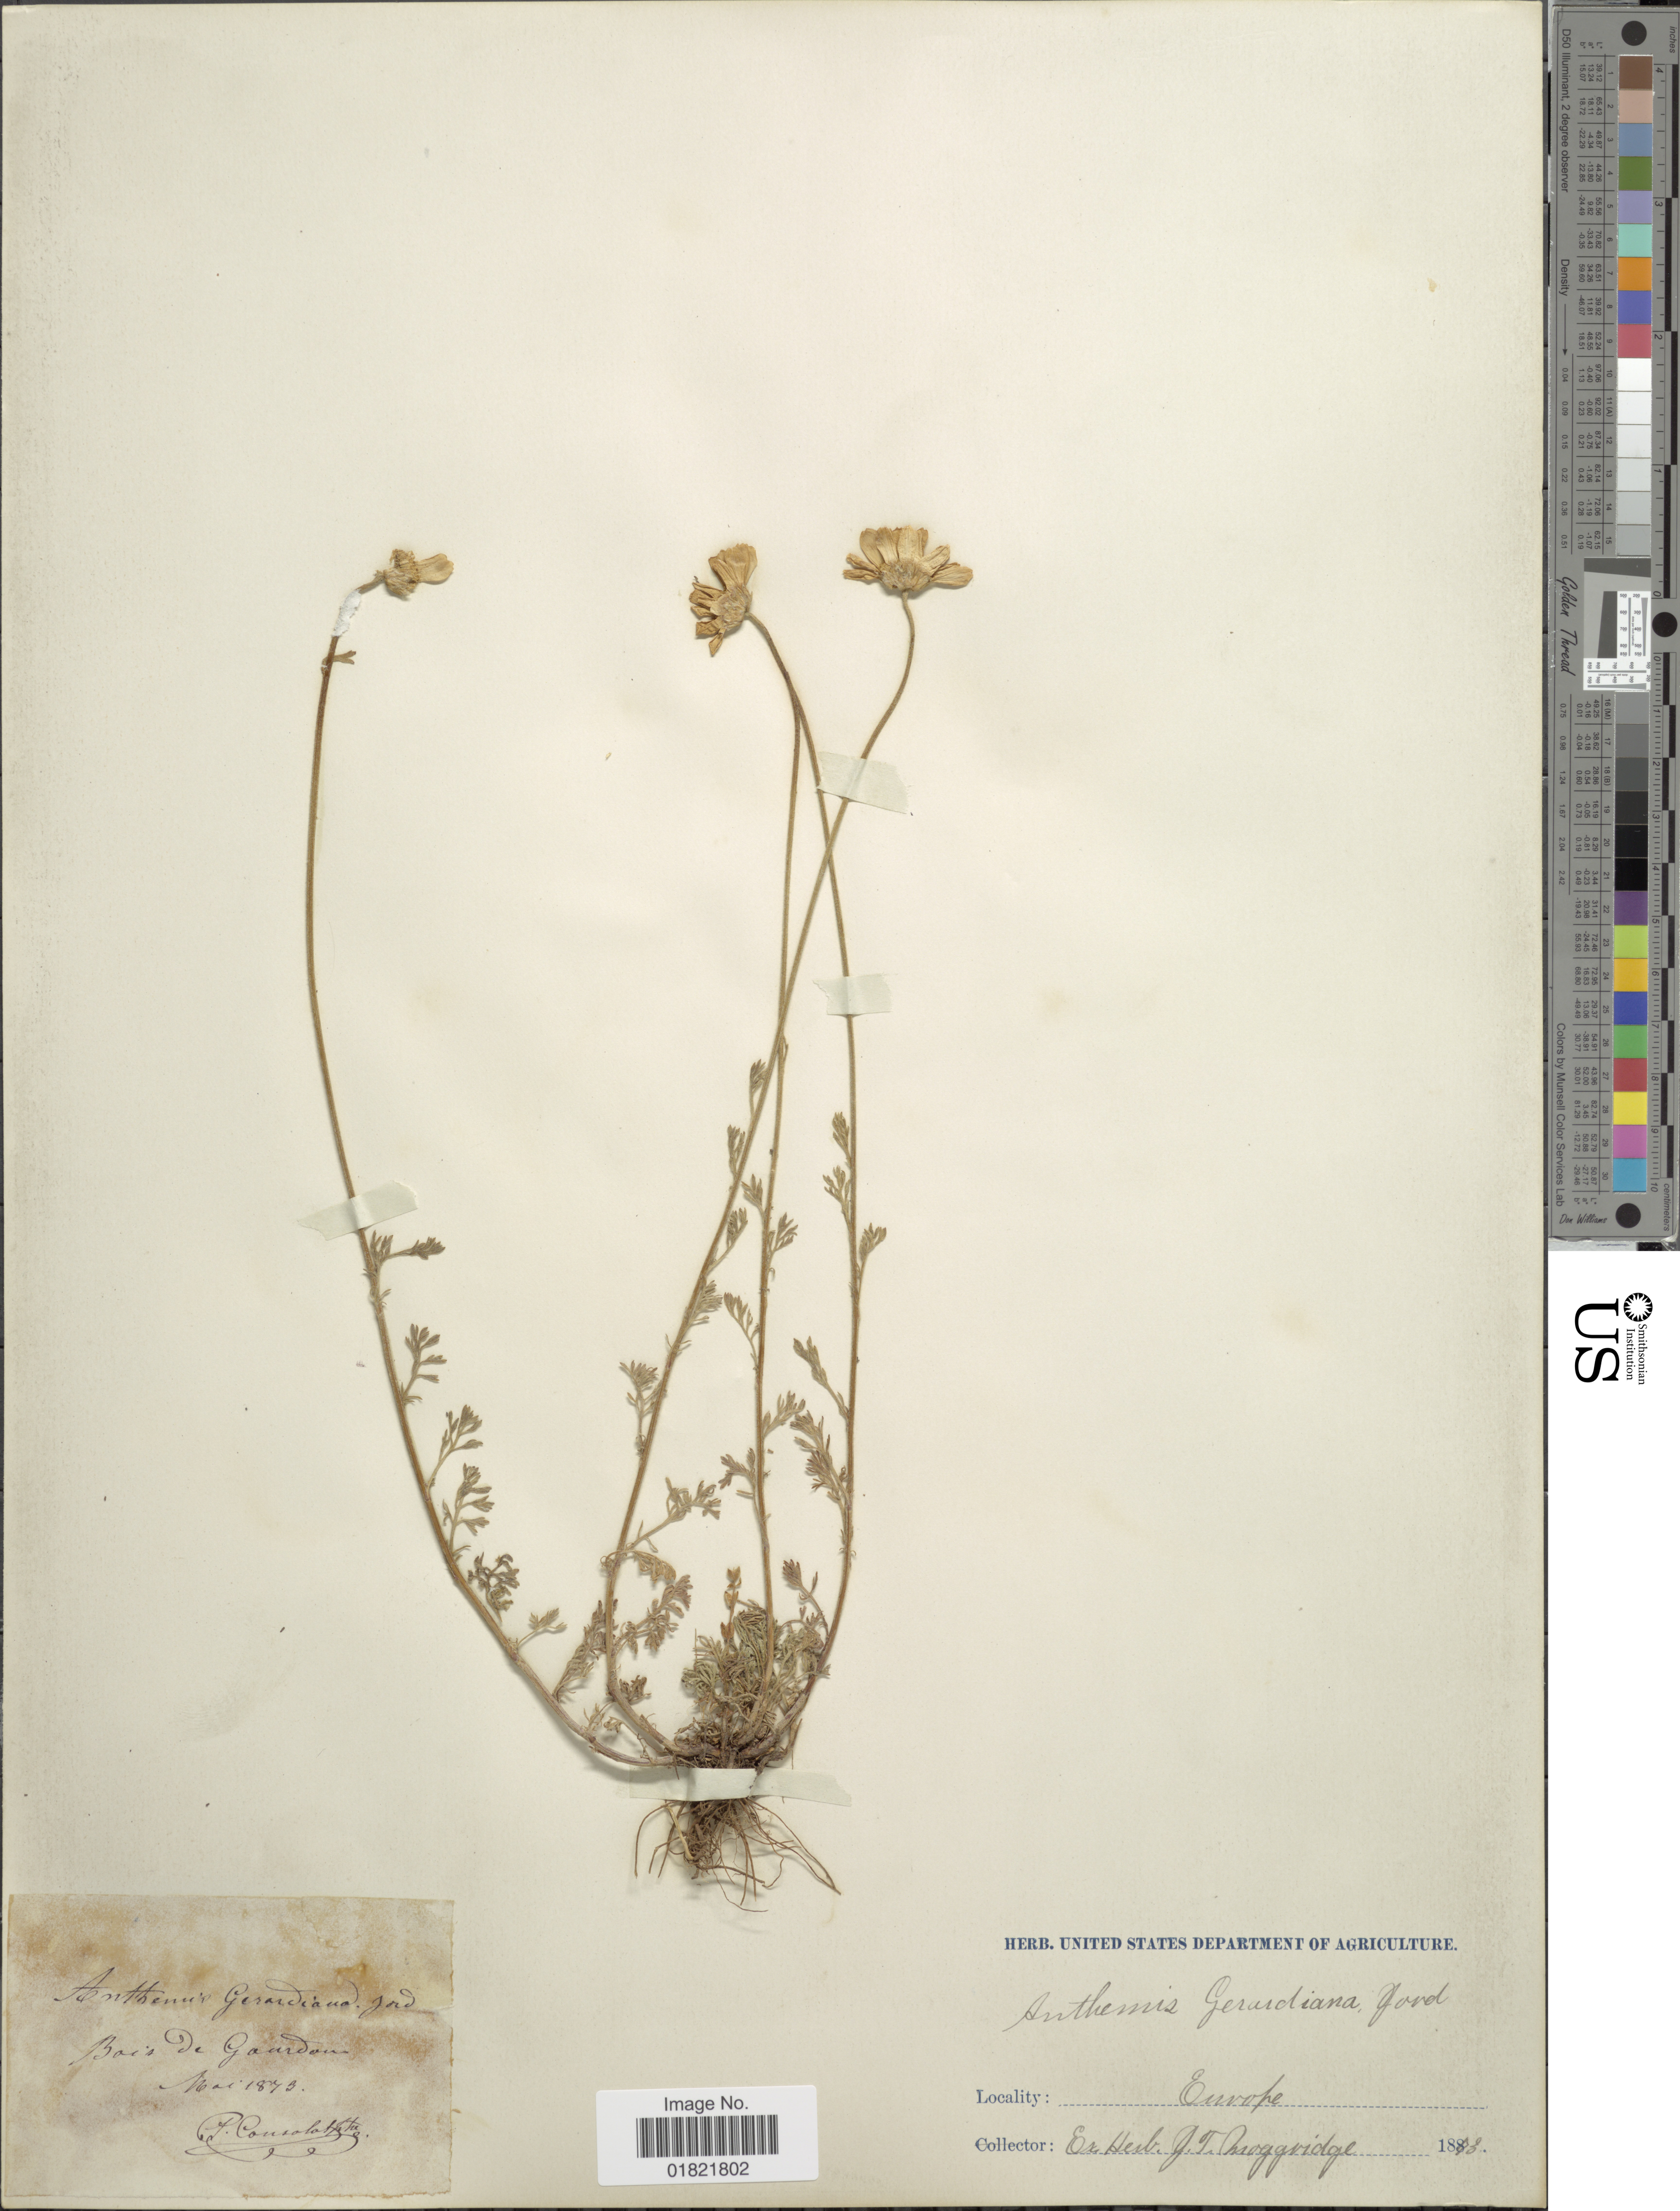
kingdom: Plantae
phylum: Tracheophyta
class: Magnoliopsida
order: Asterales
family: Asteraceae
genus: Anthemis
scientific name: Anthemis gerardiana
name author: Jord.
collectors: P. Consolat & J. T. Moggridge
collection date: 1873-05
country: France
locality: Bois de Gourdon